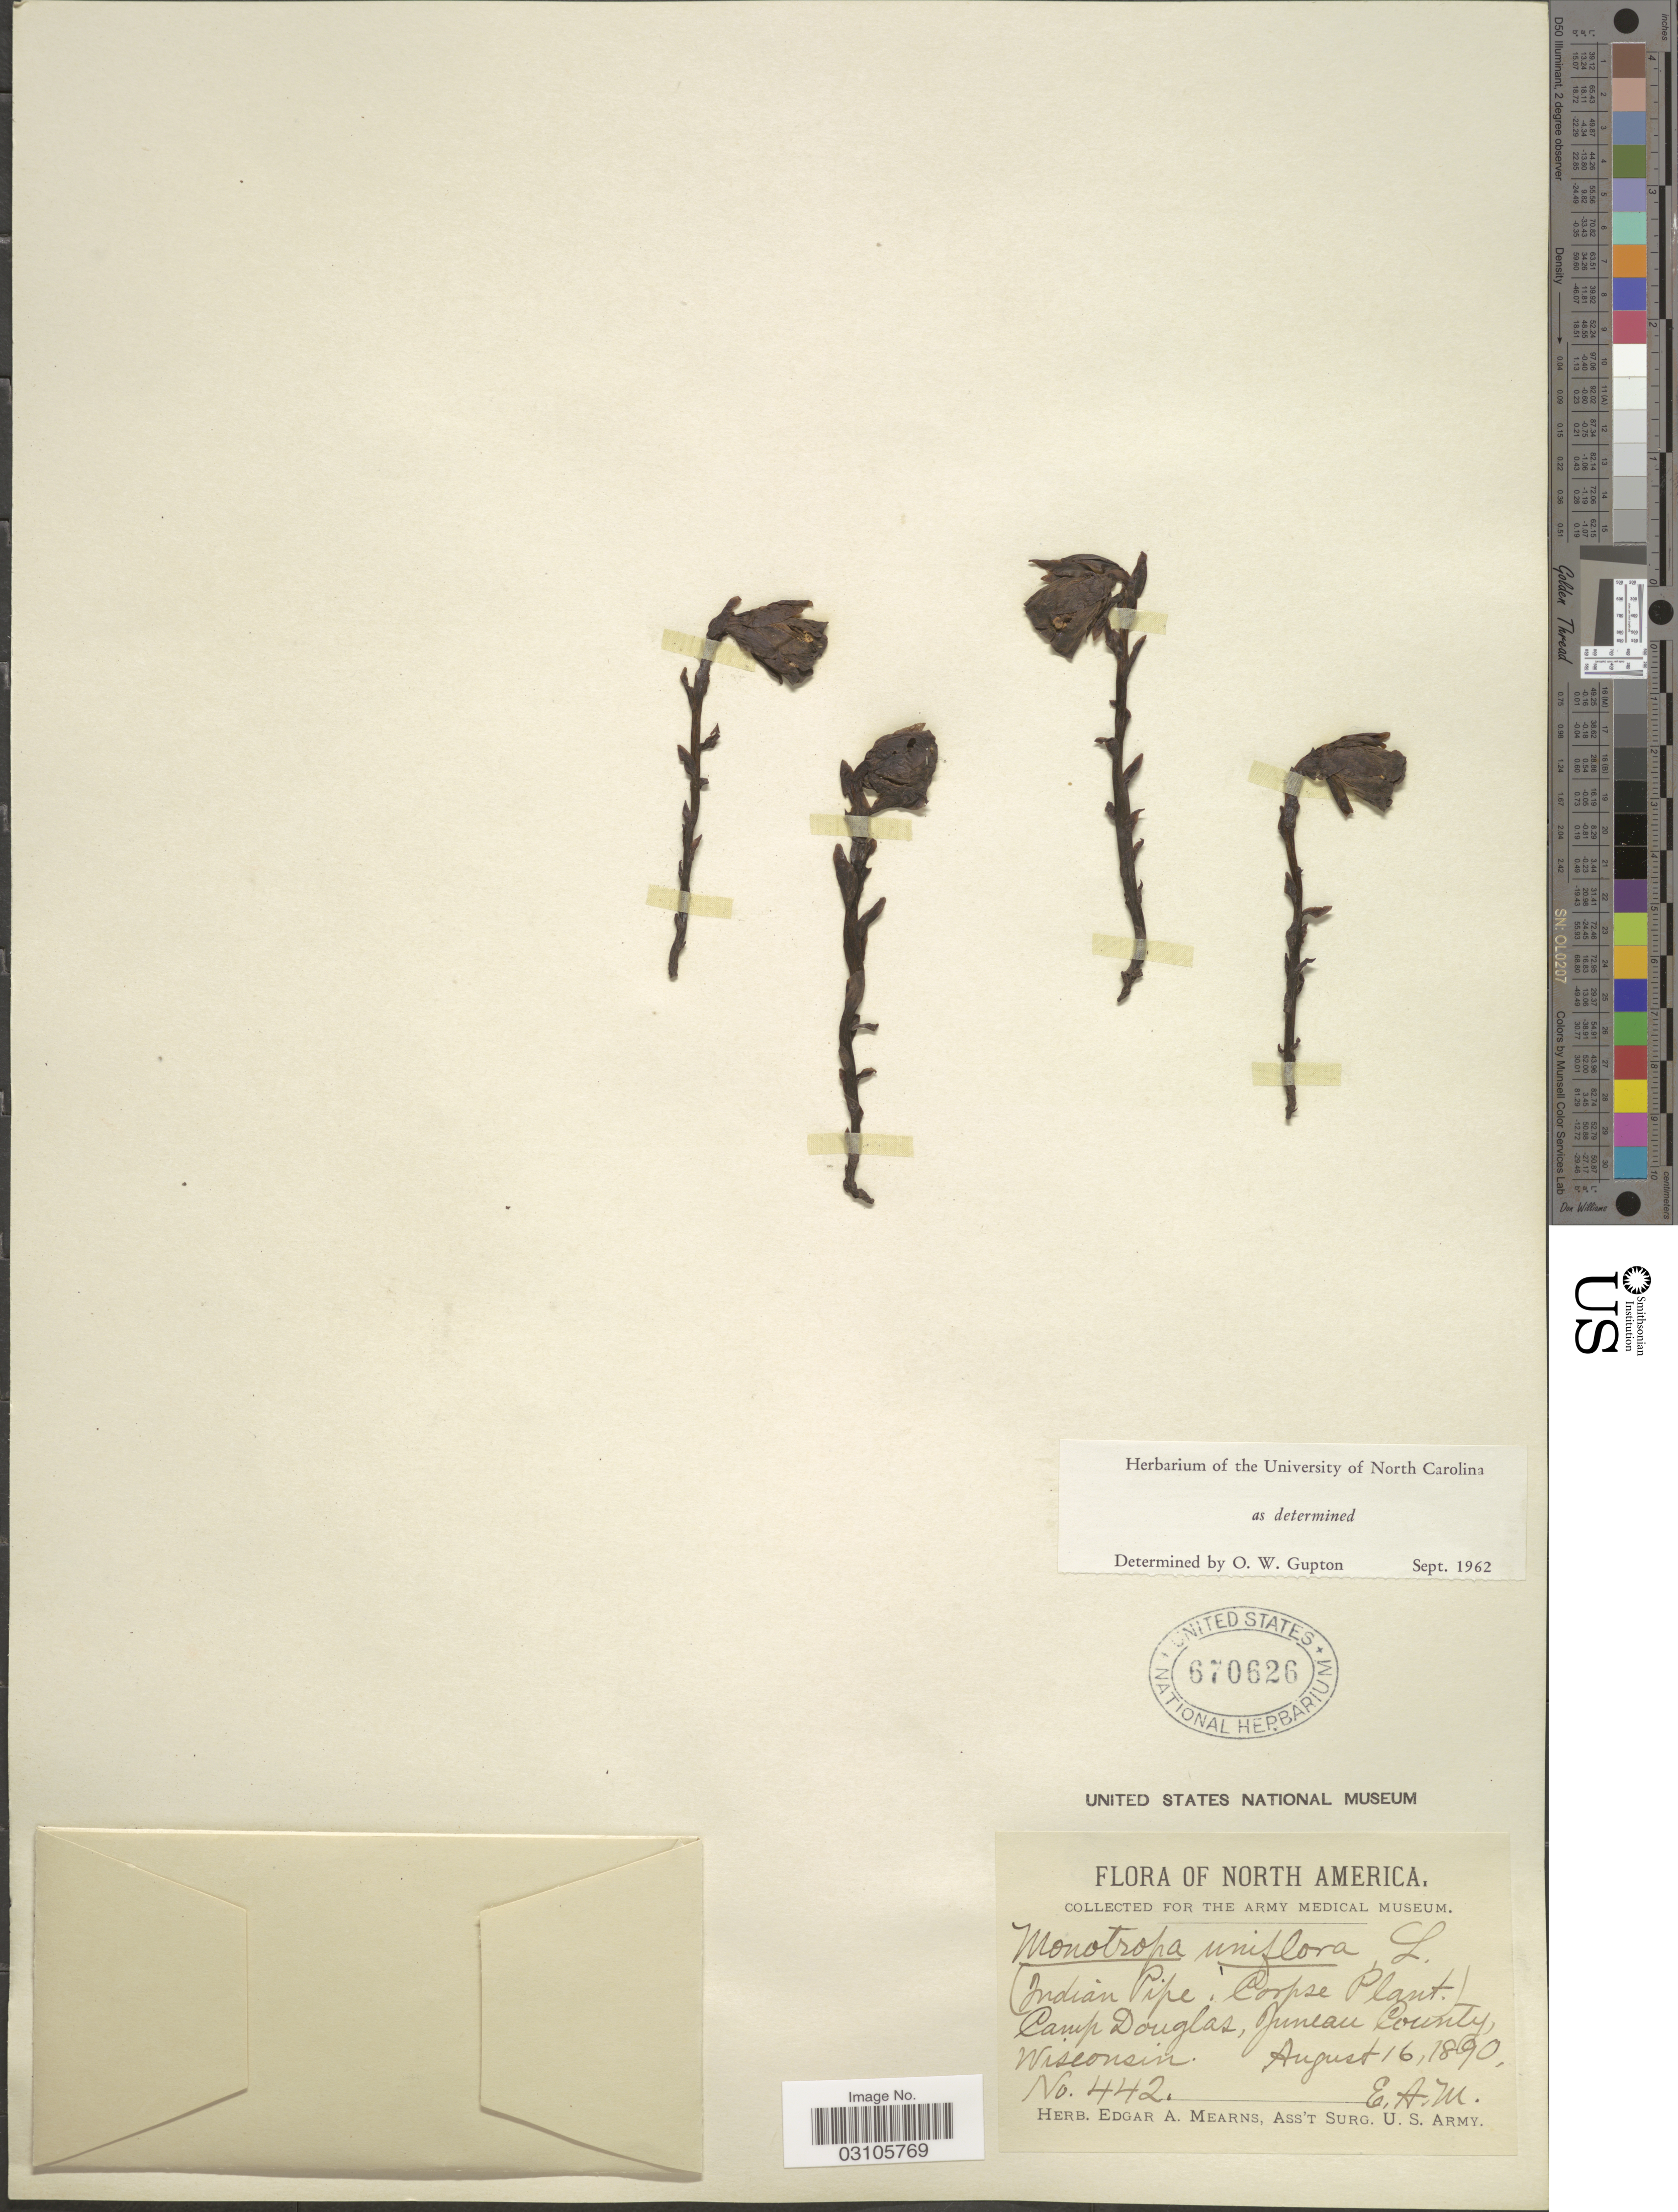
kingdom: Plantae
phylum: Tracheophyta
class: Magnoliopsida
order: Ericales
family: Ericaceae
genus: Monotropa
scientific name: Monotropa uniflora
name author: L.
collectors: E. A. Mearns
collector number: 442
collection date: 1890-08-16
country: United States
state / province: Wisconsin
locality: Camp Douglas, Juneau County.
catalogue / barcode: US 670626